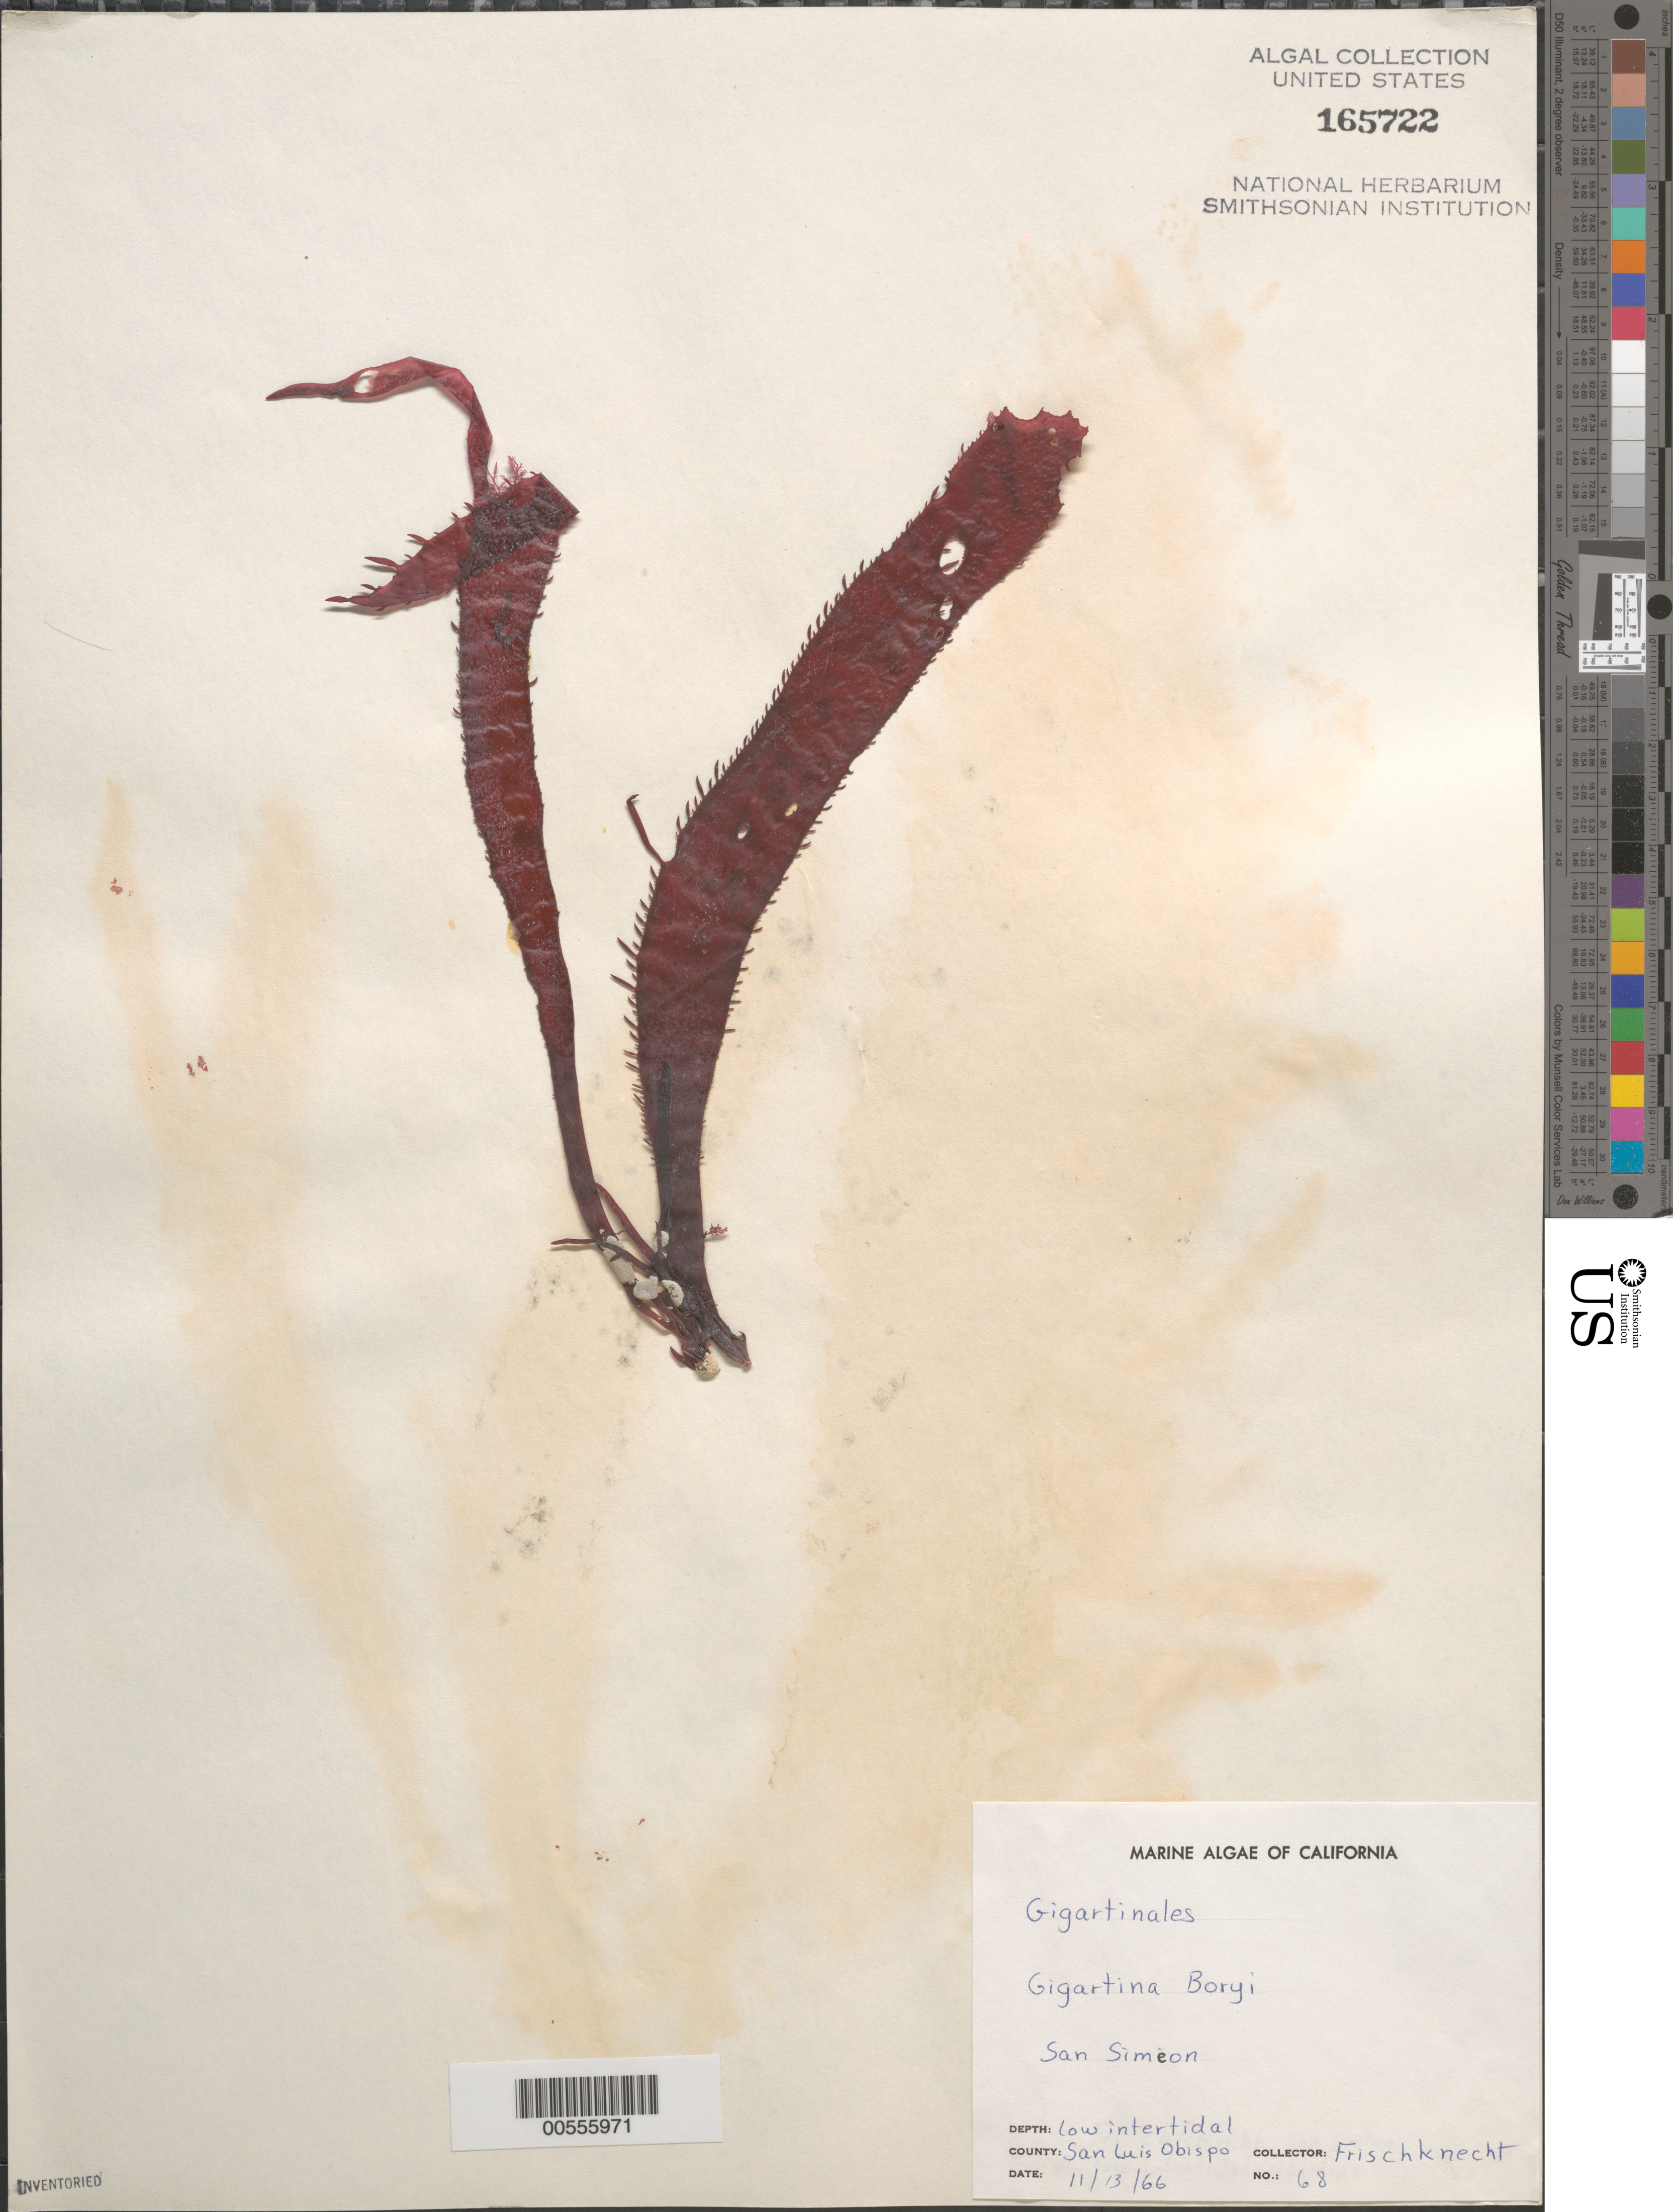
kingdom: Plantae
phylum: Rhodophyta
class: Florideophyceae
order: Gigartinales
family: Gigartinaceae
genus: Chondracanthus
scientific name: Chondracanthus harveyanus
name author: (Kütz.) Guiry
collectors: -. Frischknecht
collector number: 68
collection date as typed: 13 Nov 1966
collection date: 1966-11-13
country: United States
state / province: California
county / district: San Luis Obispo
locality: San Simeon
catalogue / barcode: US 165722